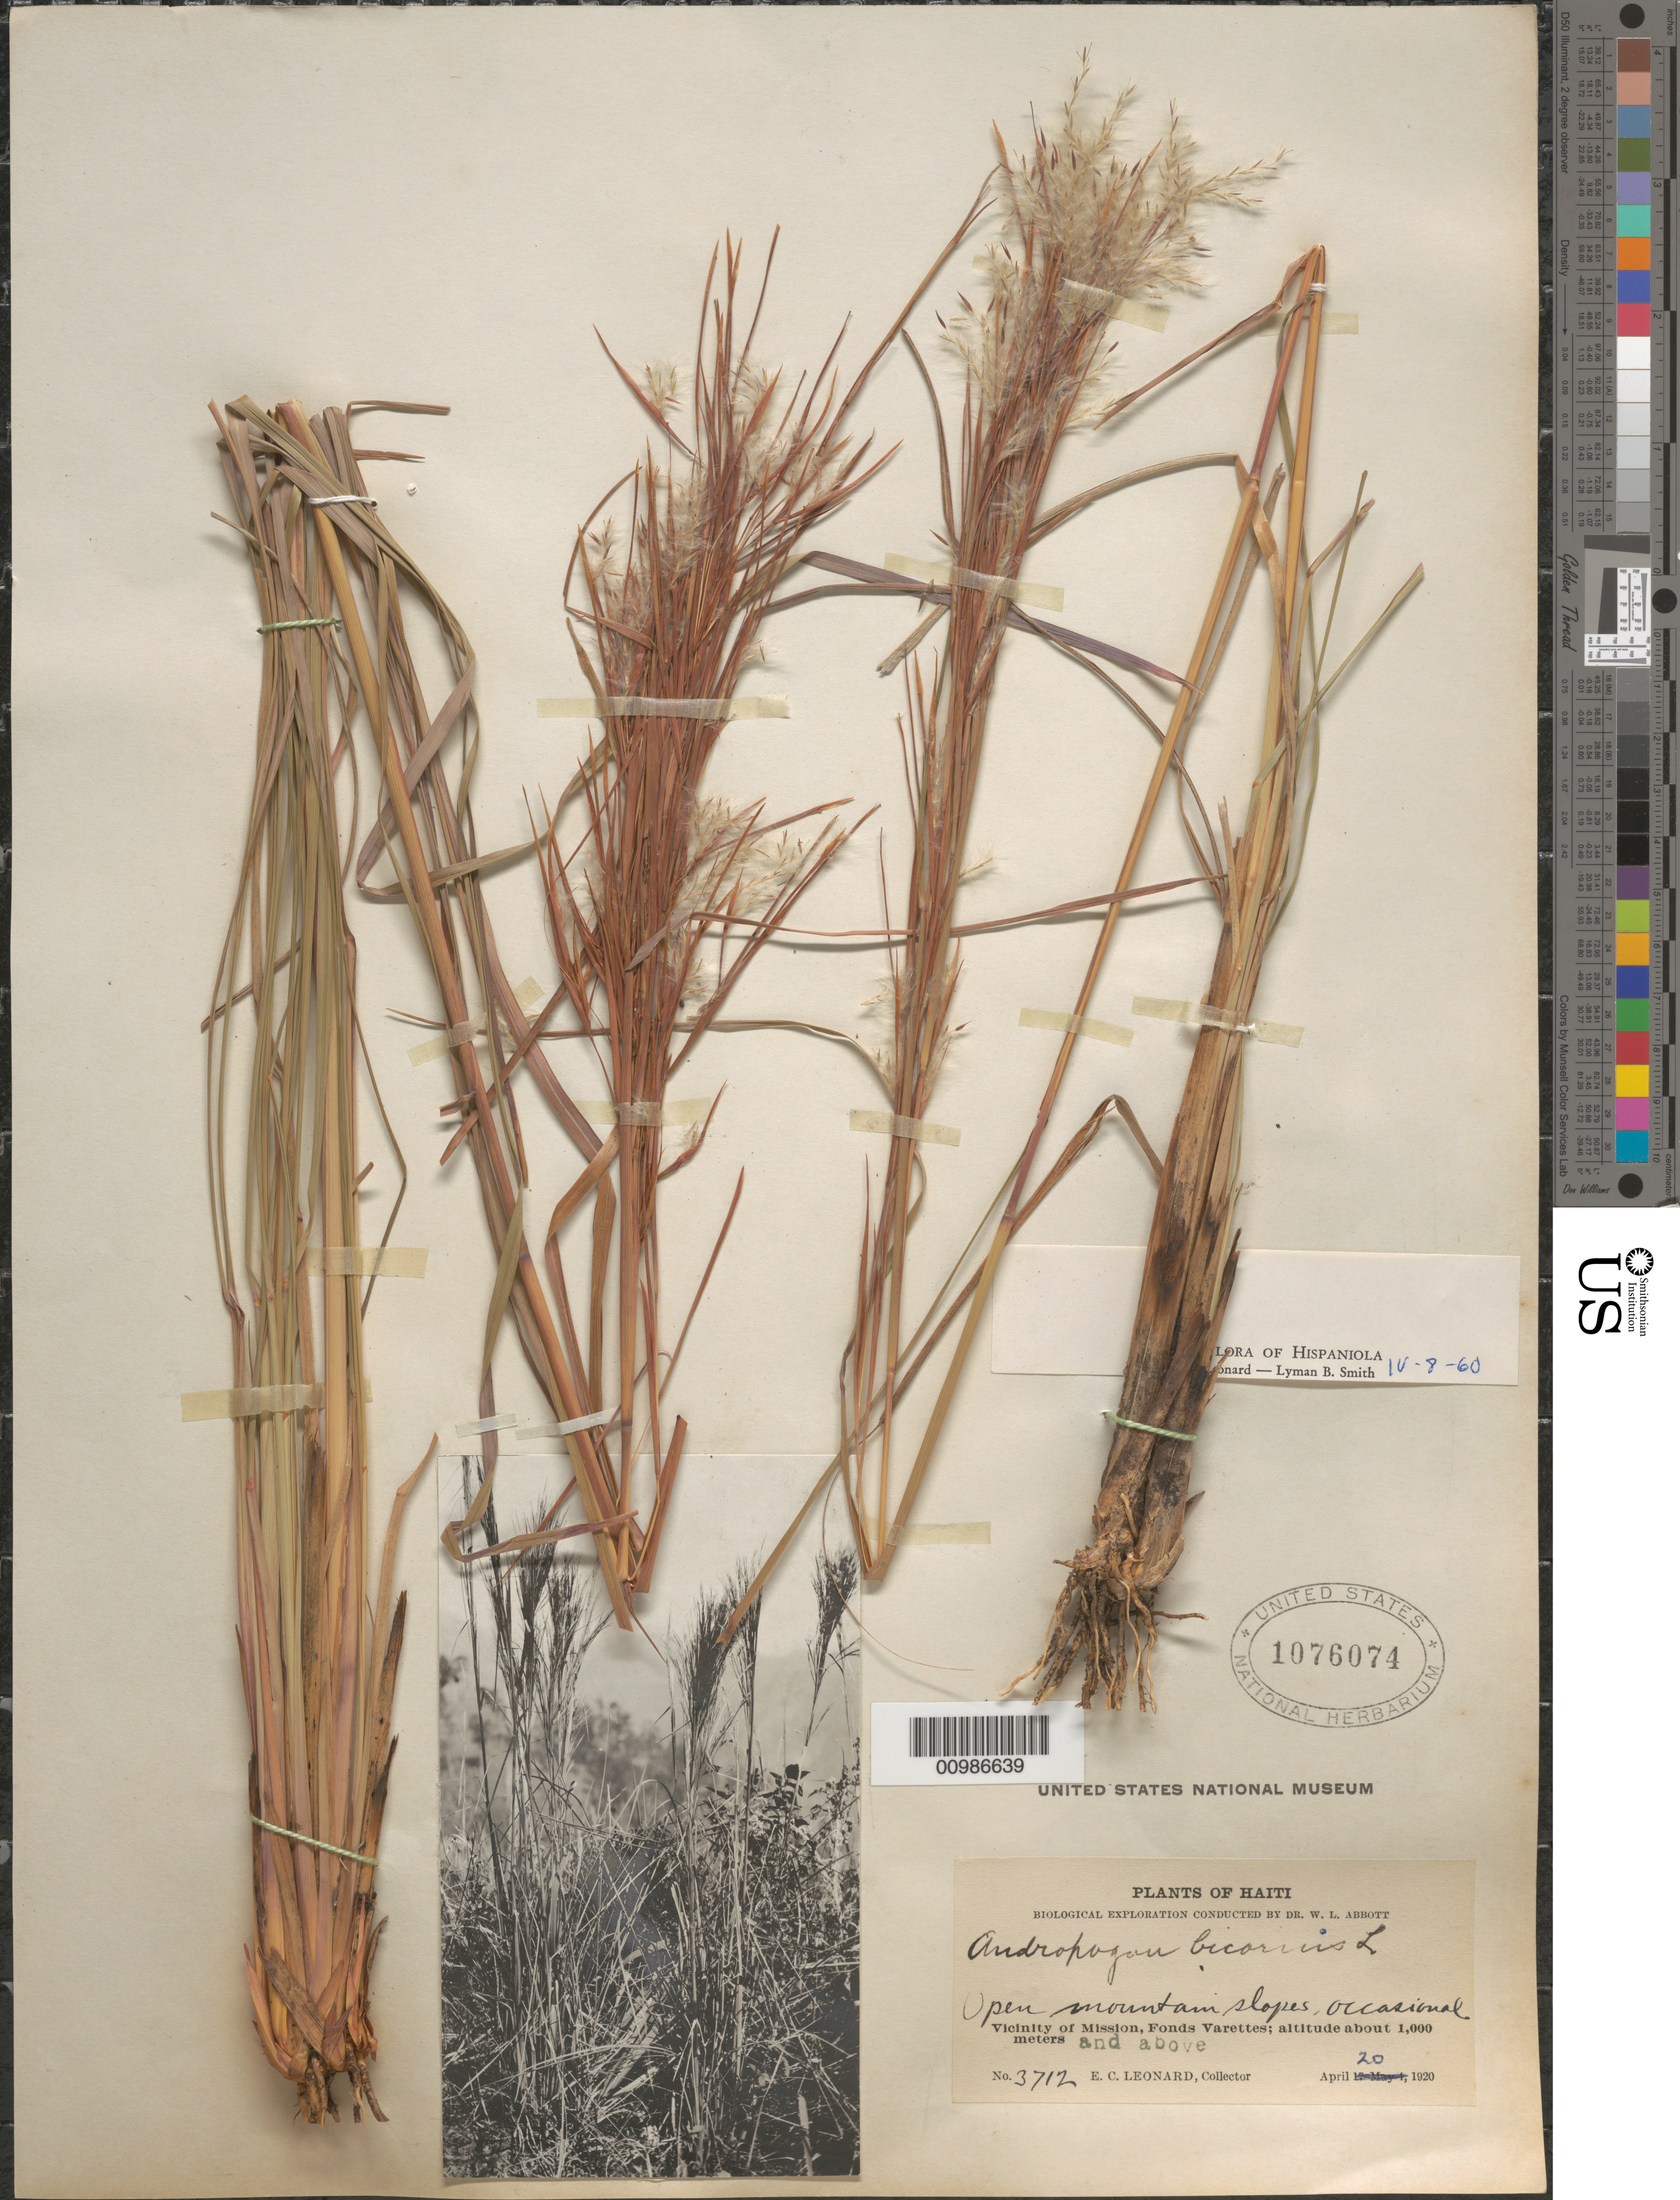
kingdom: Plantae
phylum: Tracheophyta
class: Liliopsida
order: Poales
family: Poaceae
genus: Andropogon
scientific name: Andropogon bicornis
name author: L.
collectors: E. C. Leonard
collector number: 3712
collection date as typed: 20 Apr 1920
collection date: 1920-04-20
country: Haiti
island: Hispaniola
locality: Vicinity of Mission, Fonds Varettes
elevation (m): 1000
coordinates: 0 N, 0 E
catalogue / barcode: US 1076074